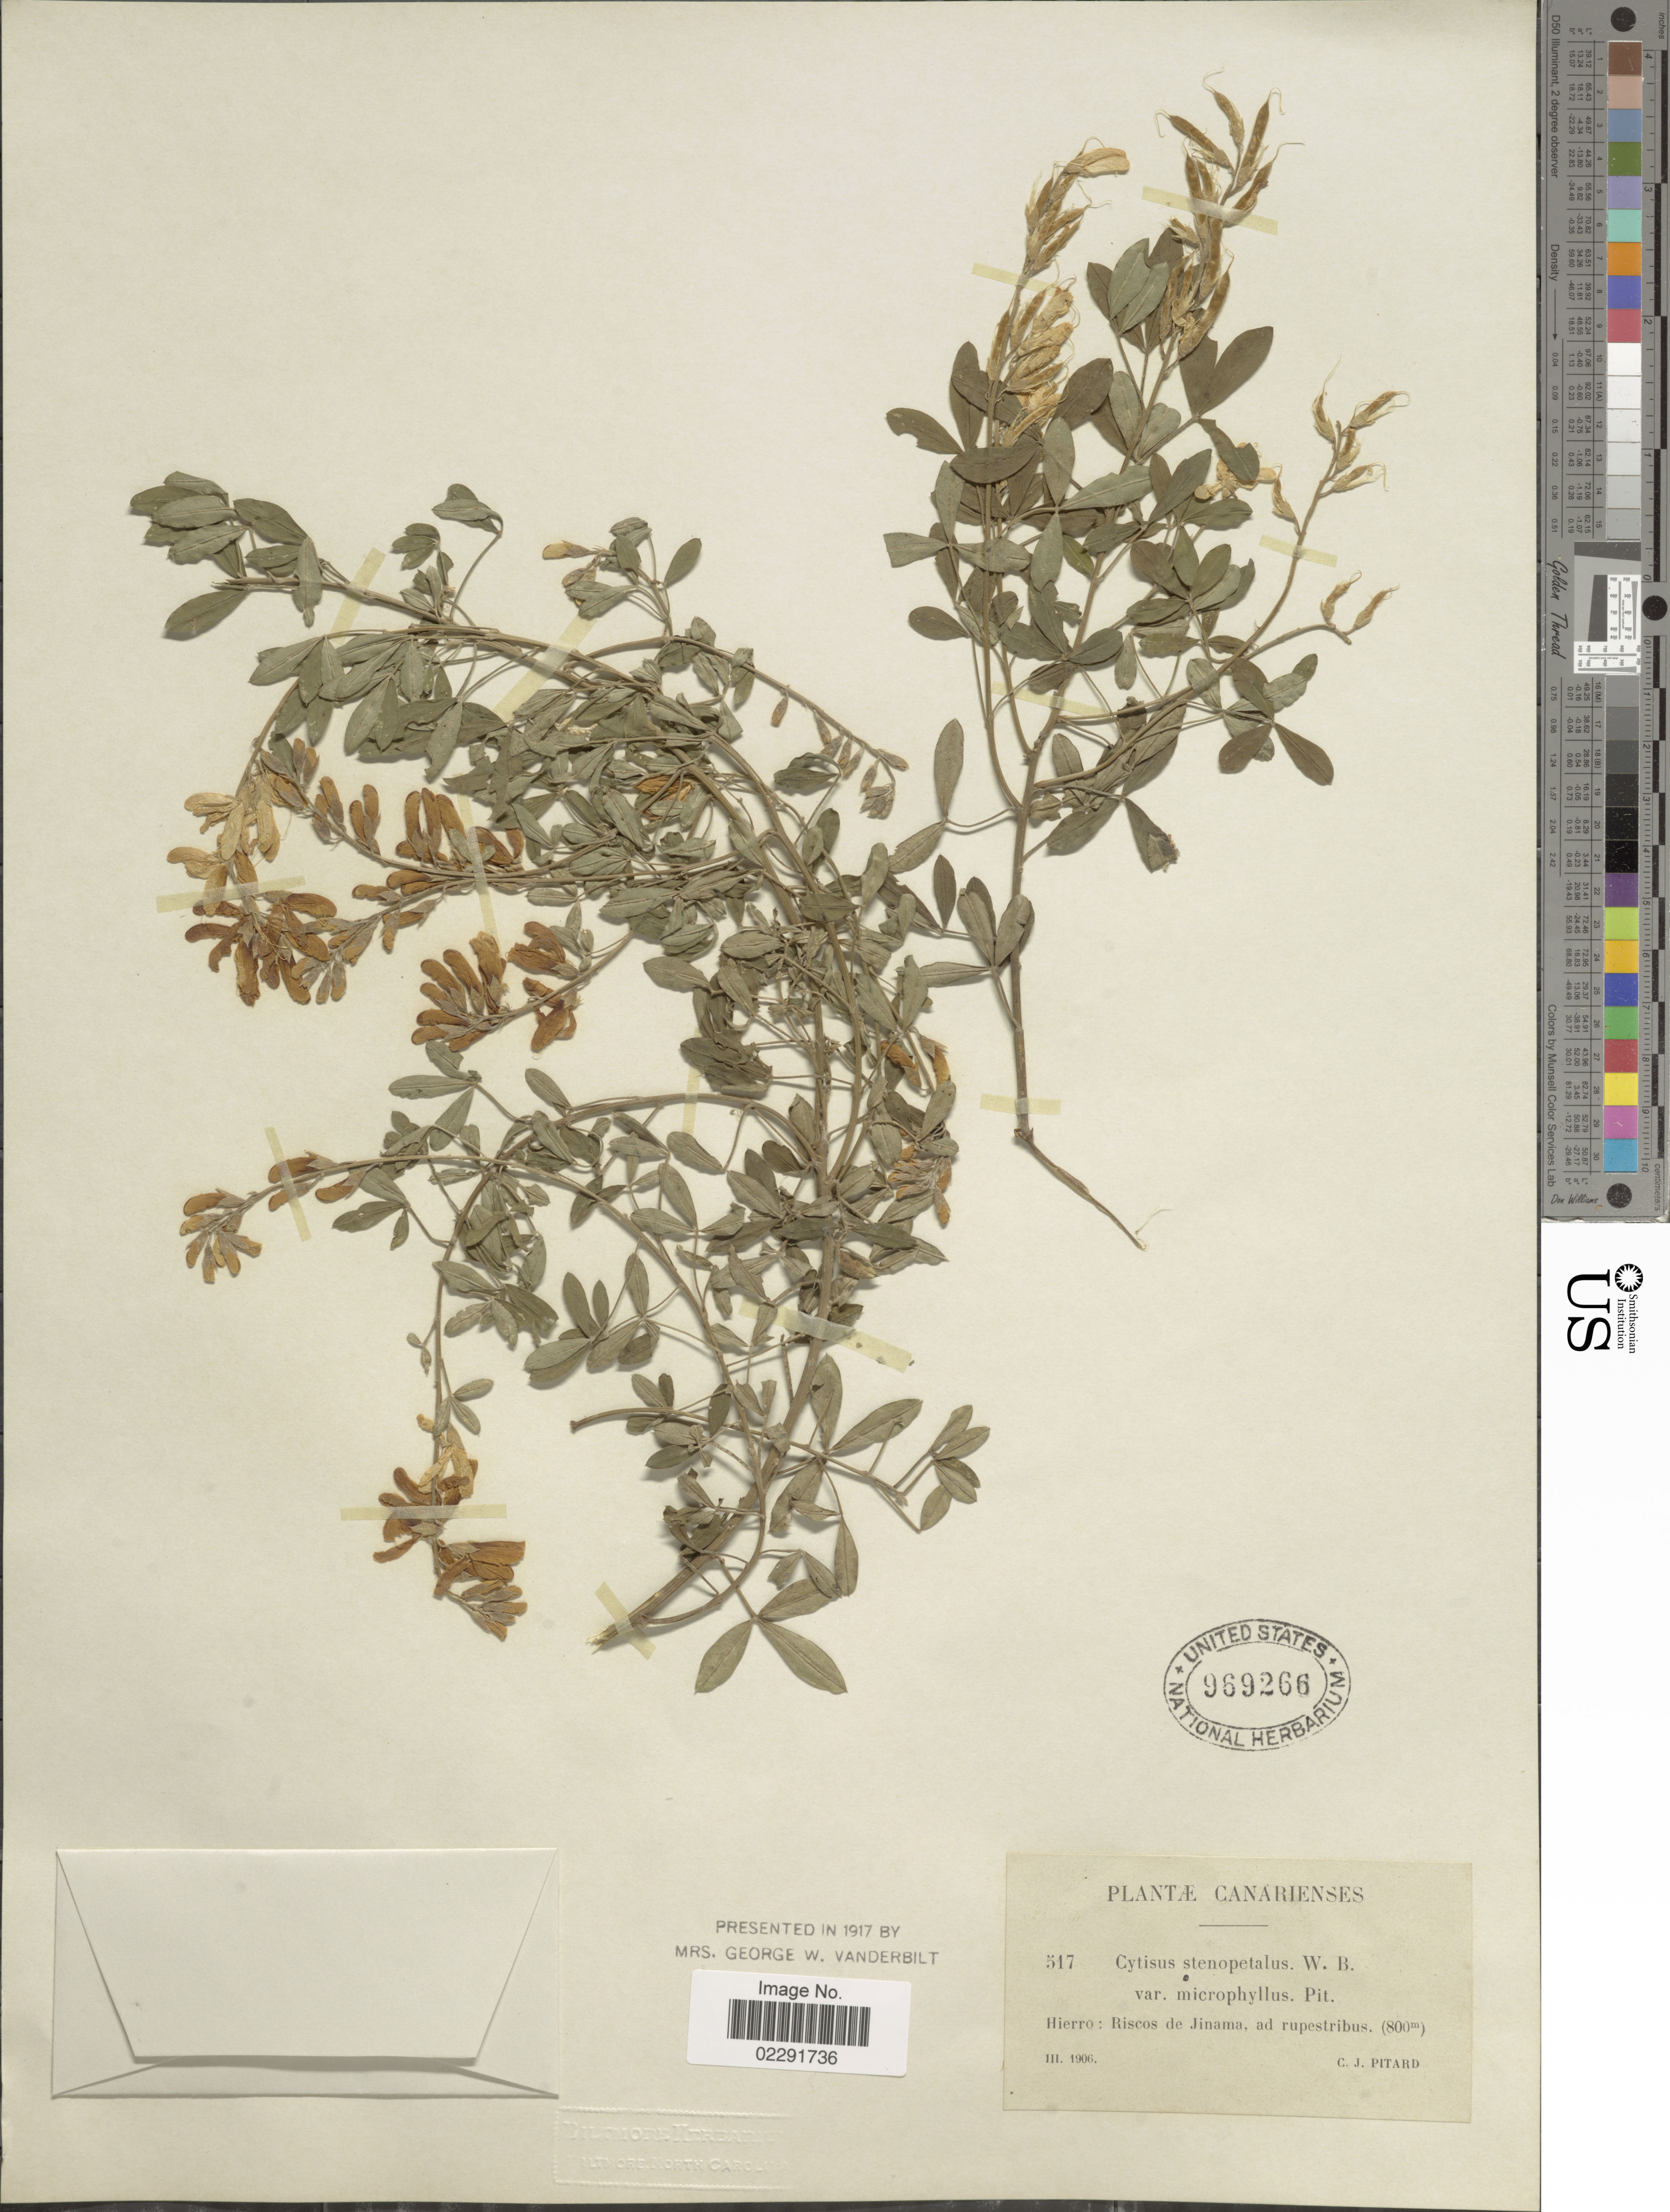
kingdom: Plantae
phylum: Tracheophyta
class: Magnoliopsida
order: Fabales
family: Fabaceae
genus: Genista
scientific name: Genista stenopetala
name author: (Webb) Berthel.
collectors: C. Pitard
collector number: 517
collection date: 1906-03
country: Spain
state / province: Canarias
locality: Riscos de Jinama, ad rupestribus.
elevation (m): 800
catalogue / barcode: US 969266